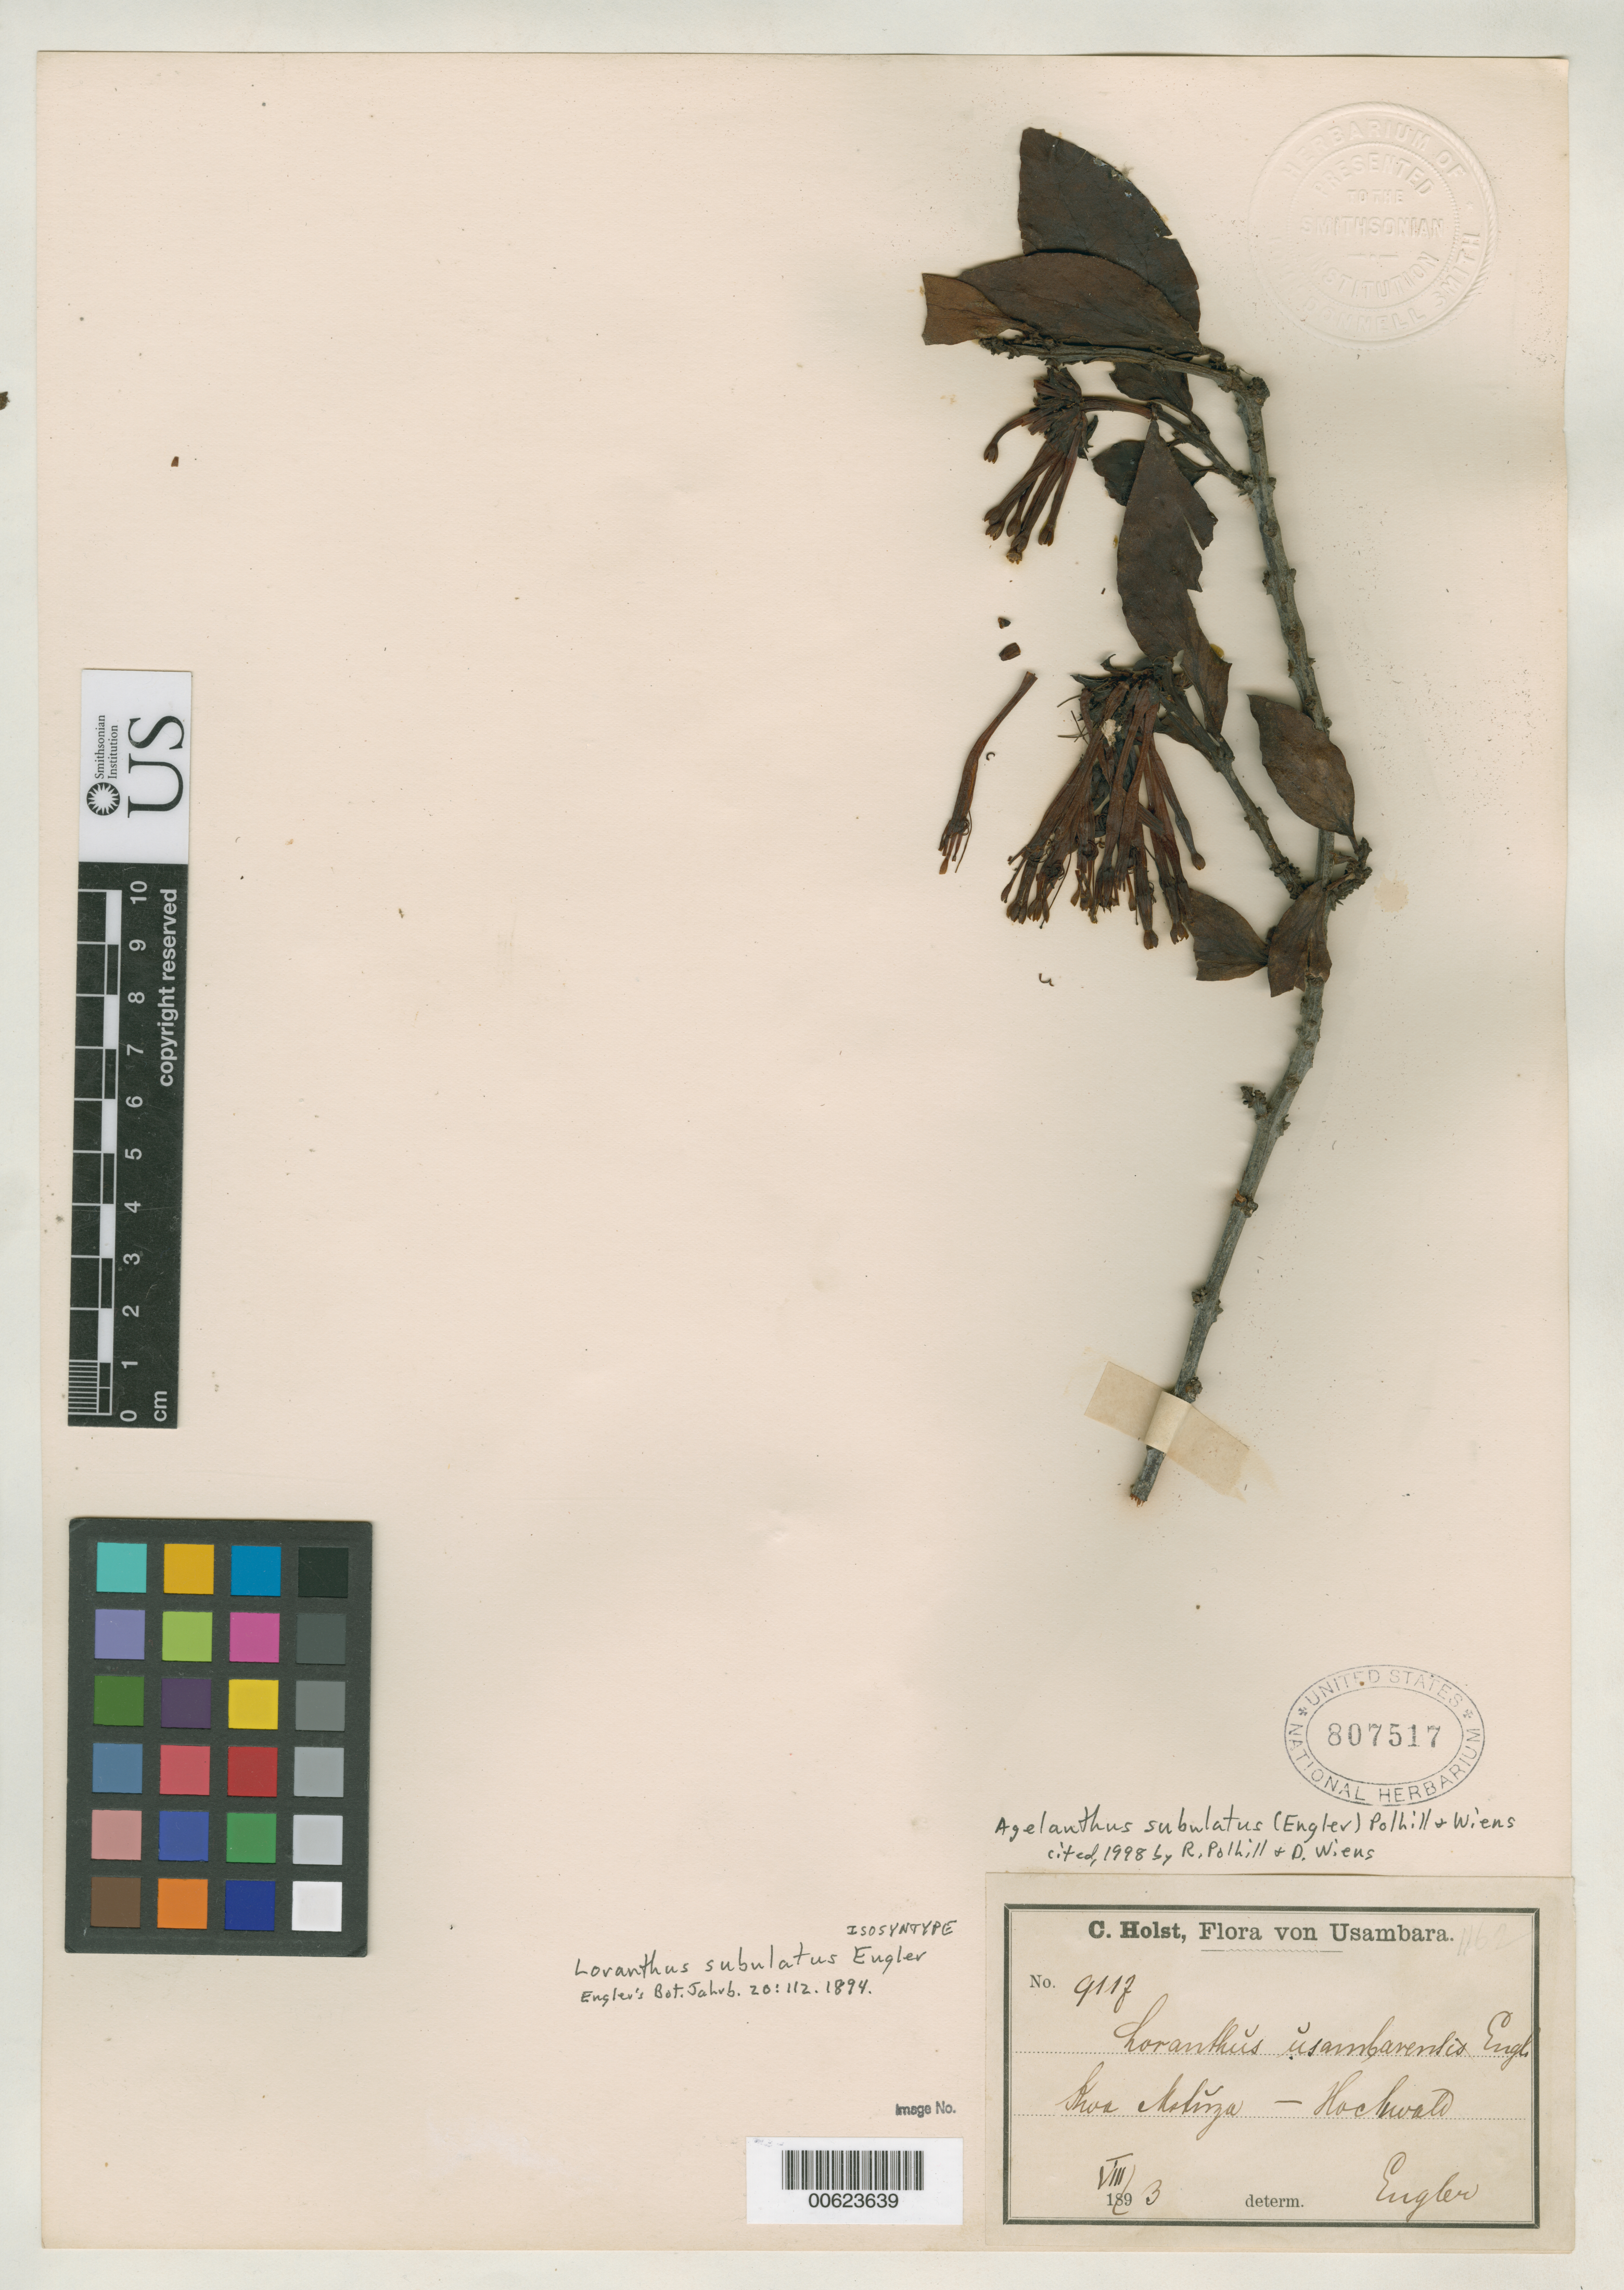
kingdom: Plantae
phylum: Tracheophyta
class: Magnoliopsida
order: Santalales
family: Loranthaceae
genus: Loranthus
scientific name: Loranthus subulatus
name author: Engl.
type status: Isosyntype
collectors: C. H. Holst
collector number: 911?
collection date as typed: Aug 1893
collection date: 1893-08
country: Tanzania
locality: Usambara, Kwa ?st?za - Hoichwald.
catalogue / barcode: US 807517